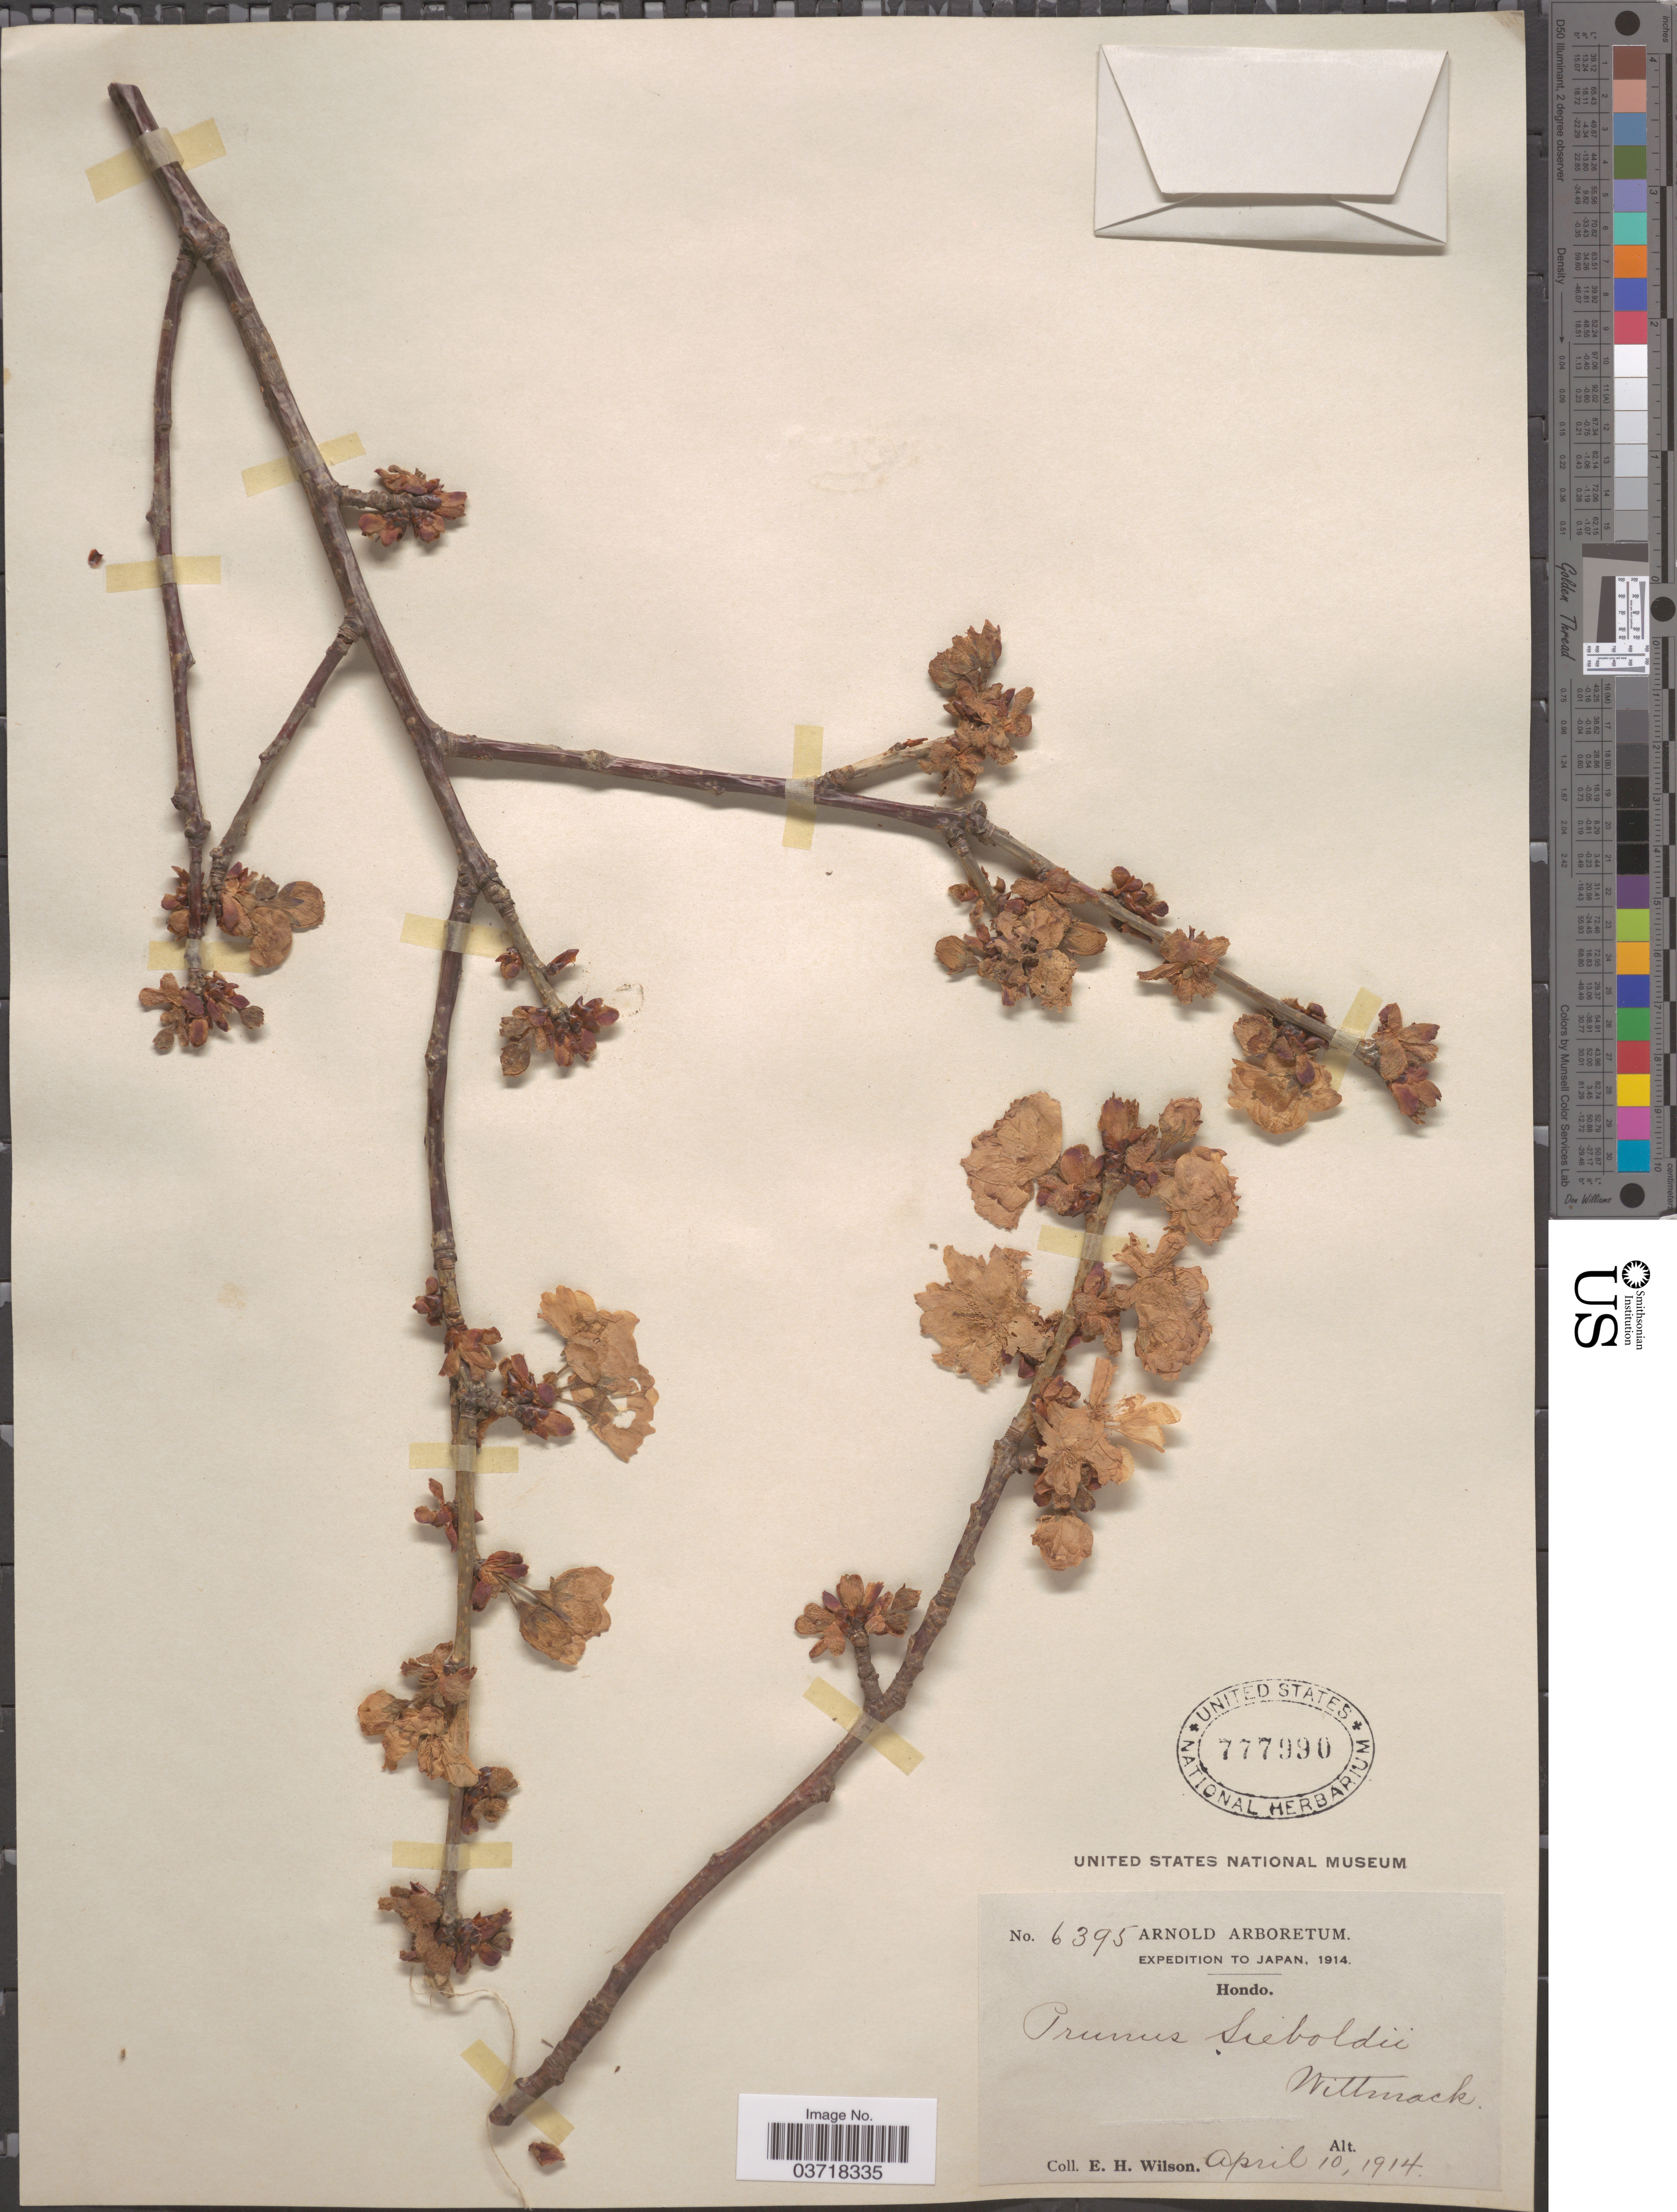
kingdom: Plantae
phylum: Tracheophyta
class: Magnoliopsida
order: Rosales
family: Rosaceae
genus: Prunus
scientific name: Prunus sieboldii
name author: (Carrière) Koidz.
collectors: E. Wilson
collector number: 6395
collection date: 1914-04-10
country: Japan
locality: Hondo.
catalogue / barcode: US 777990